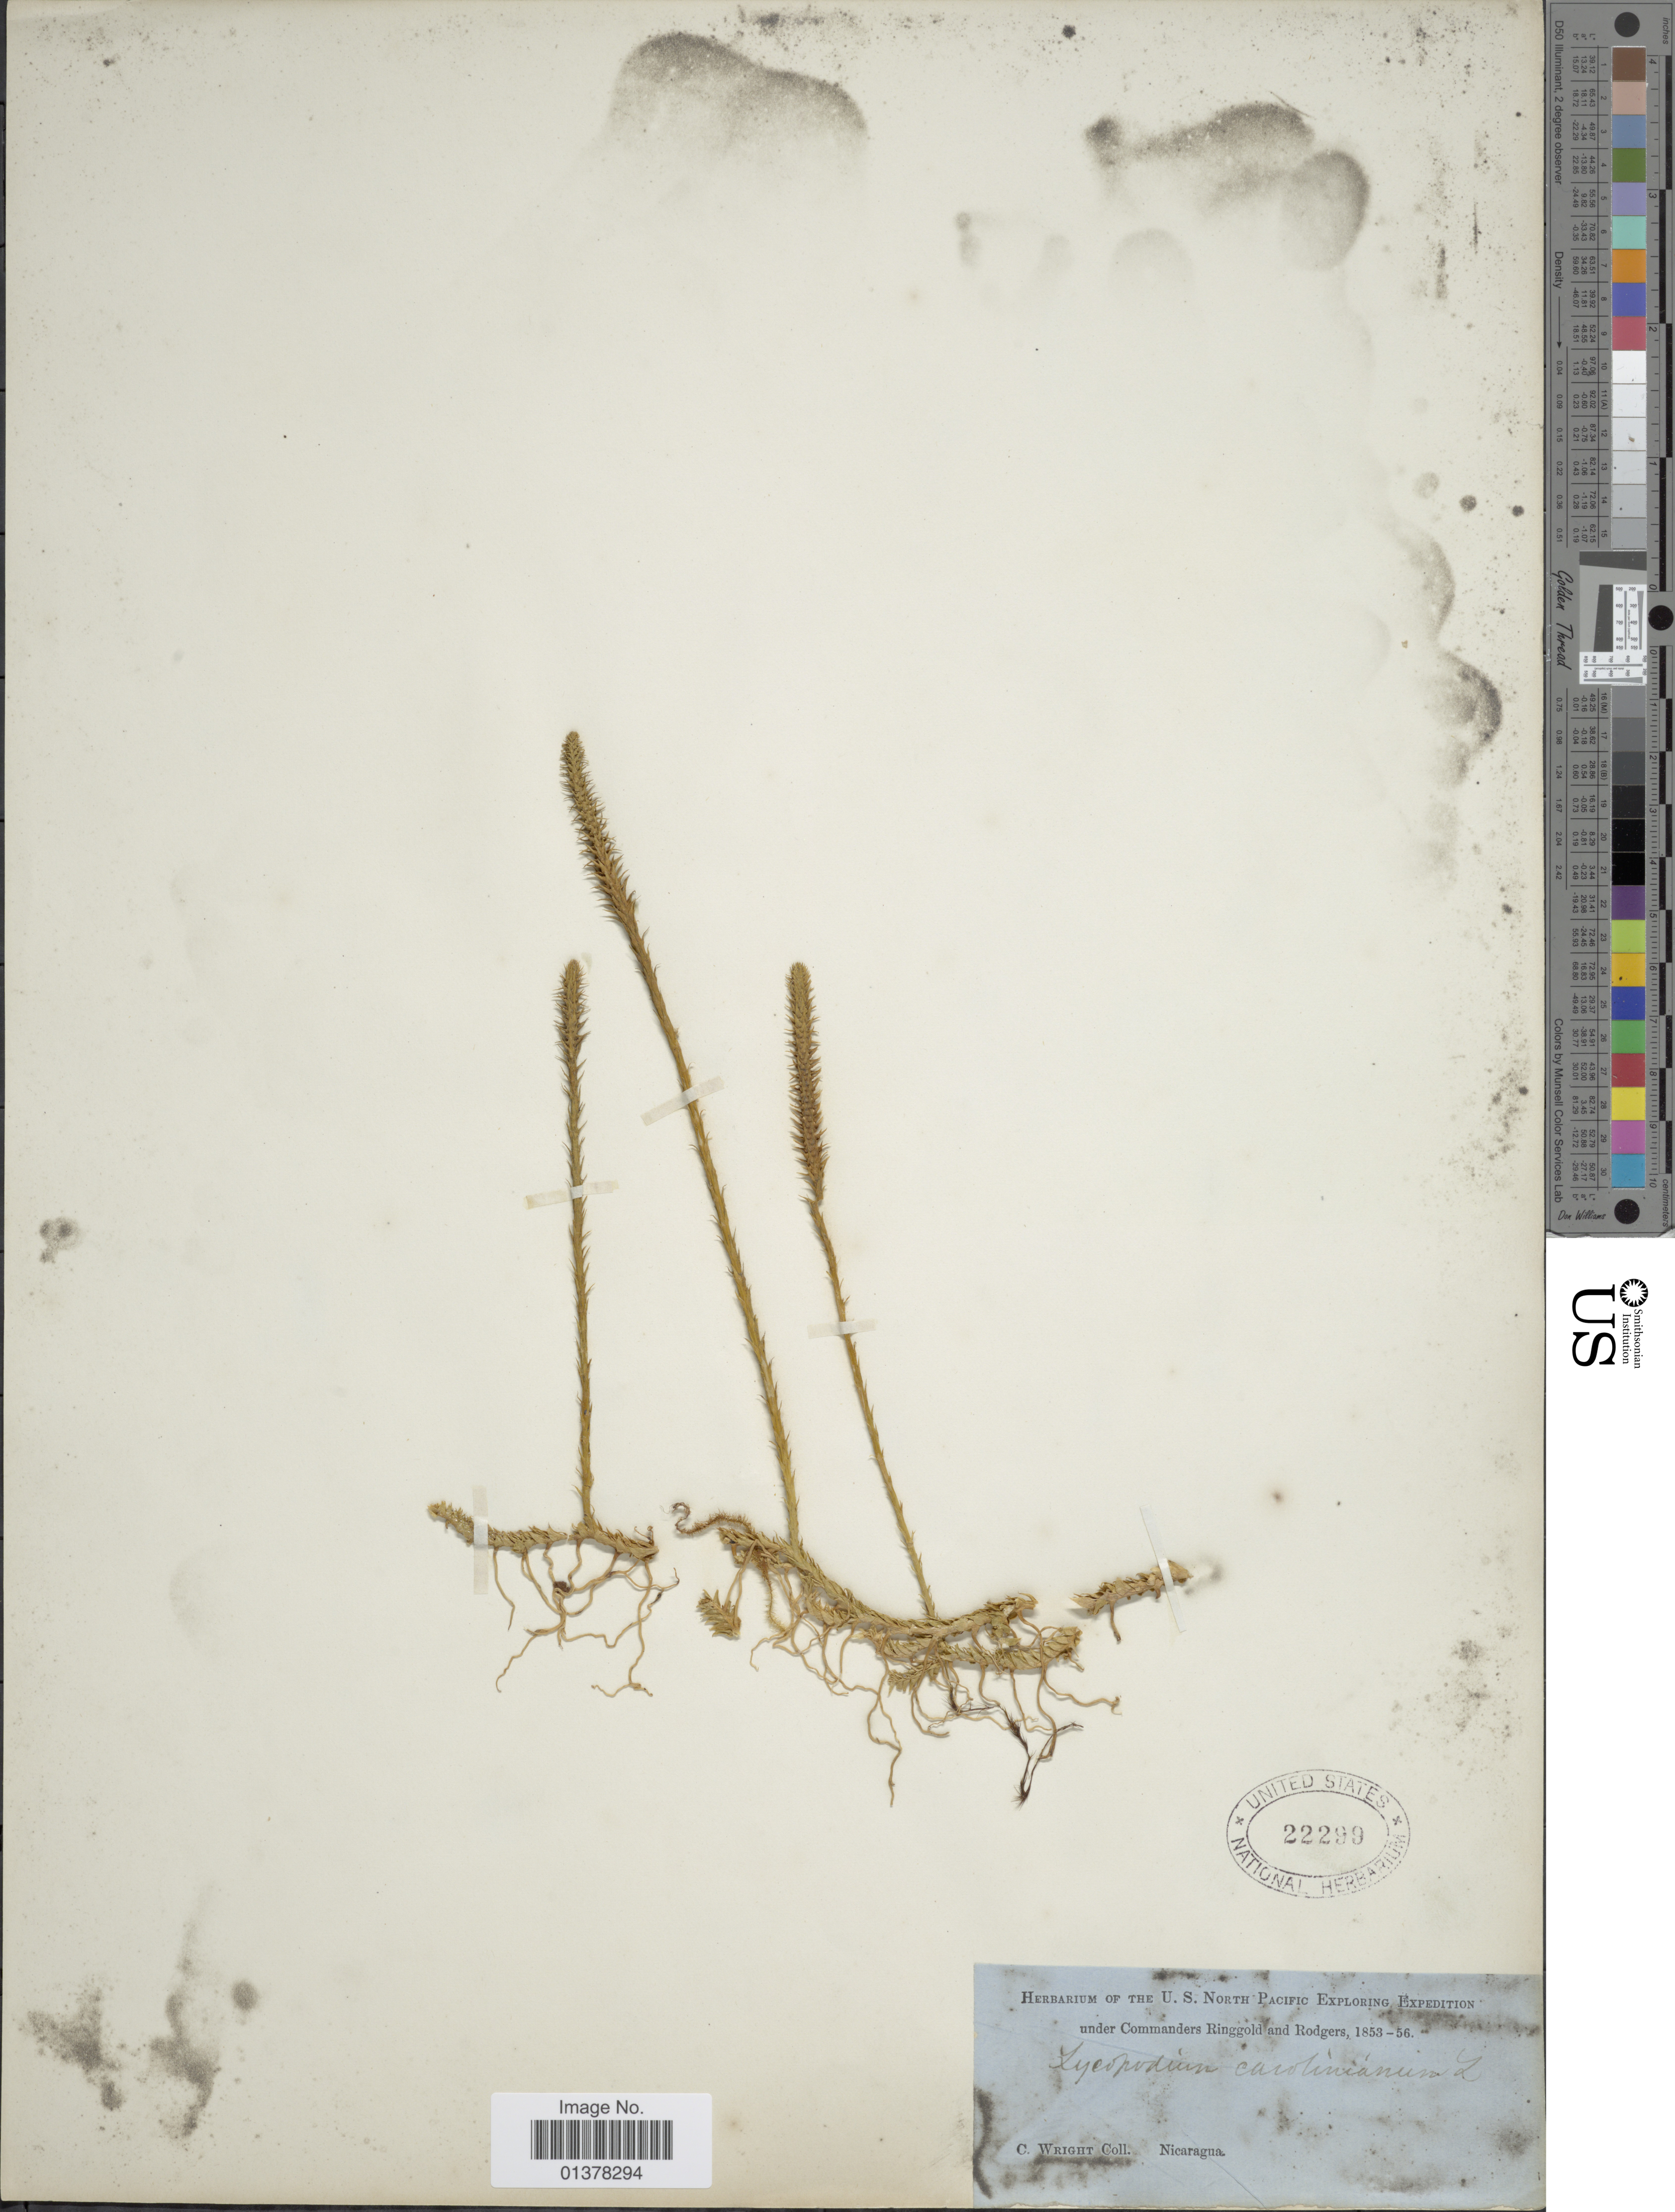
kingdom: Plantae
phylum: Tracheophyta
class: Lycopodiopsida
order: Lycopodiales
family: Lycopodiaceae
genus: Pseudolycopodiella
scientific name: Pseudolycopodiella paradoxa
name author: (Mart.) Holub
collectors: C. Wright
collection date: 1853/1856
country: Nicaragua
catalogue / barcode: US 22299